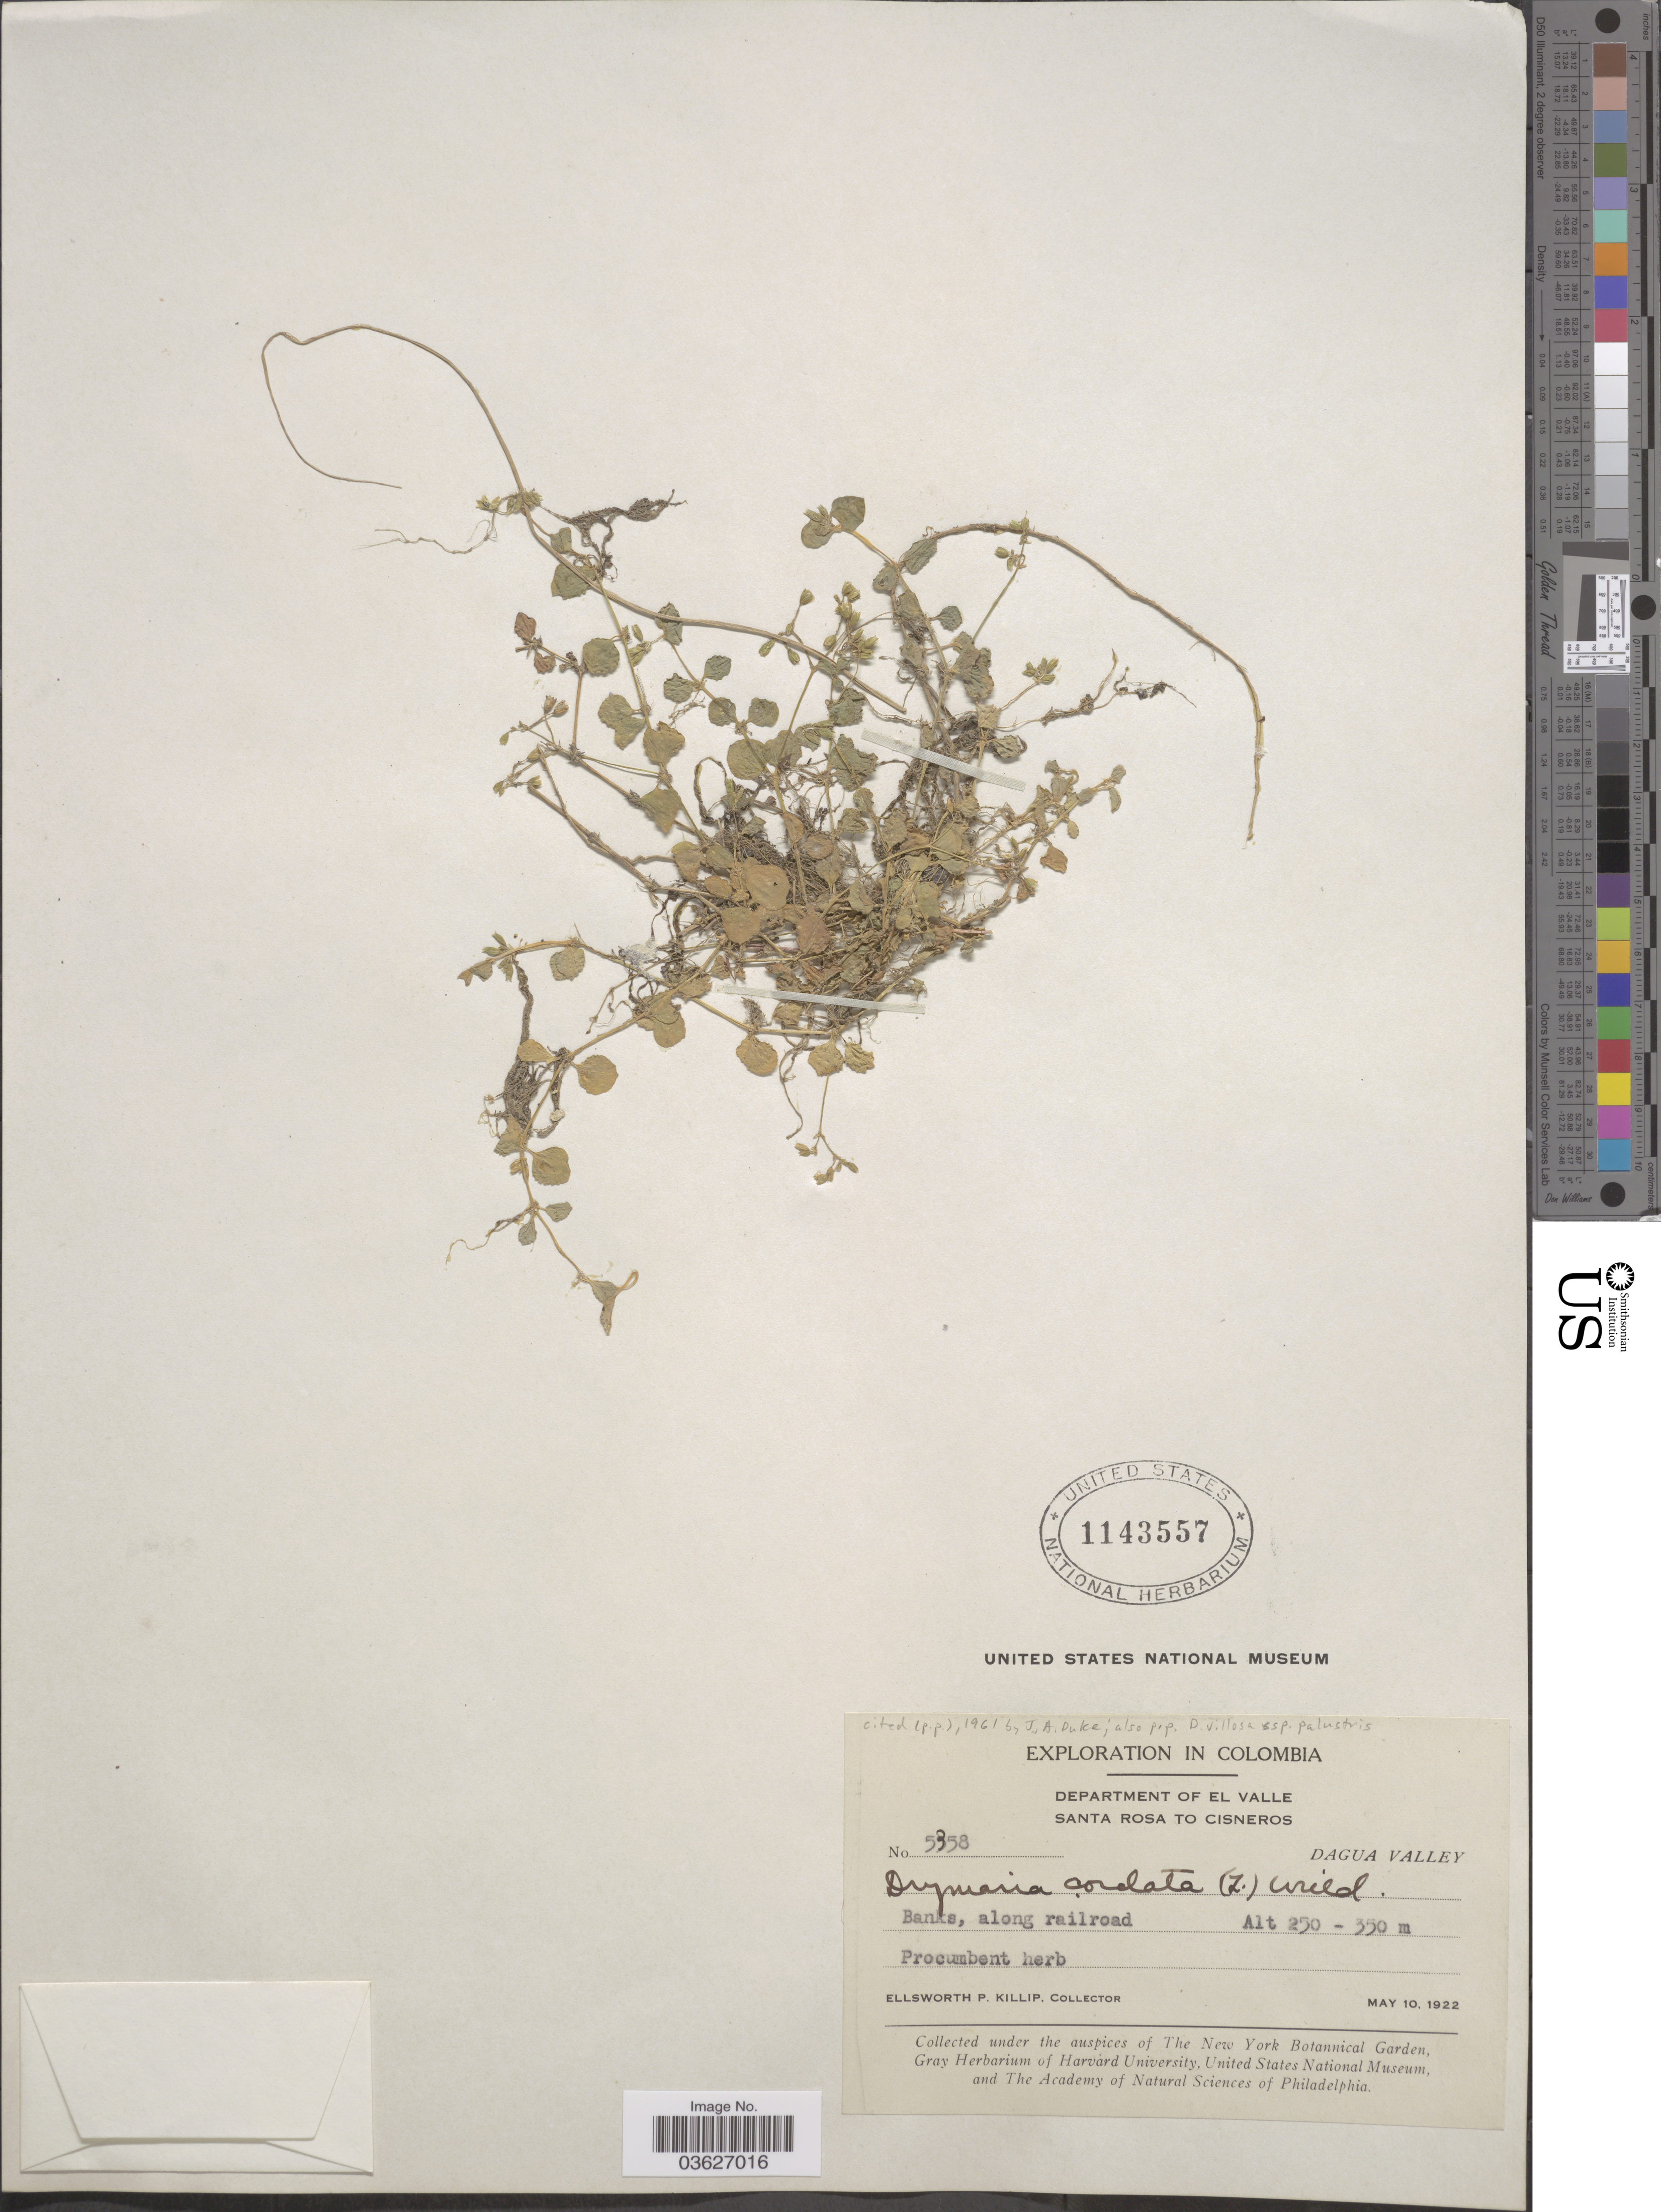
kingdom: Plantae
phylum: Tracheophyta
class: Magnoliopsida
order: Caryophyllales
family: Caryophyllaceae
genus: Drymaria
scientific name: Drymaria cordata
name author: (L.) Willd. ex Schult.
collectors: E. P. Killip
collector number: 5358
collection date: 1922-05-10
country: Colombia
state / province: Valle del Cauca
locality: Department of El Valle. Santa Rosa to Cisneros. Dagua Valley. Banks, along roadside.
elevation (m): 250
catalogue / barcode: US 1143557